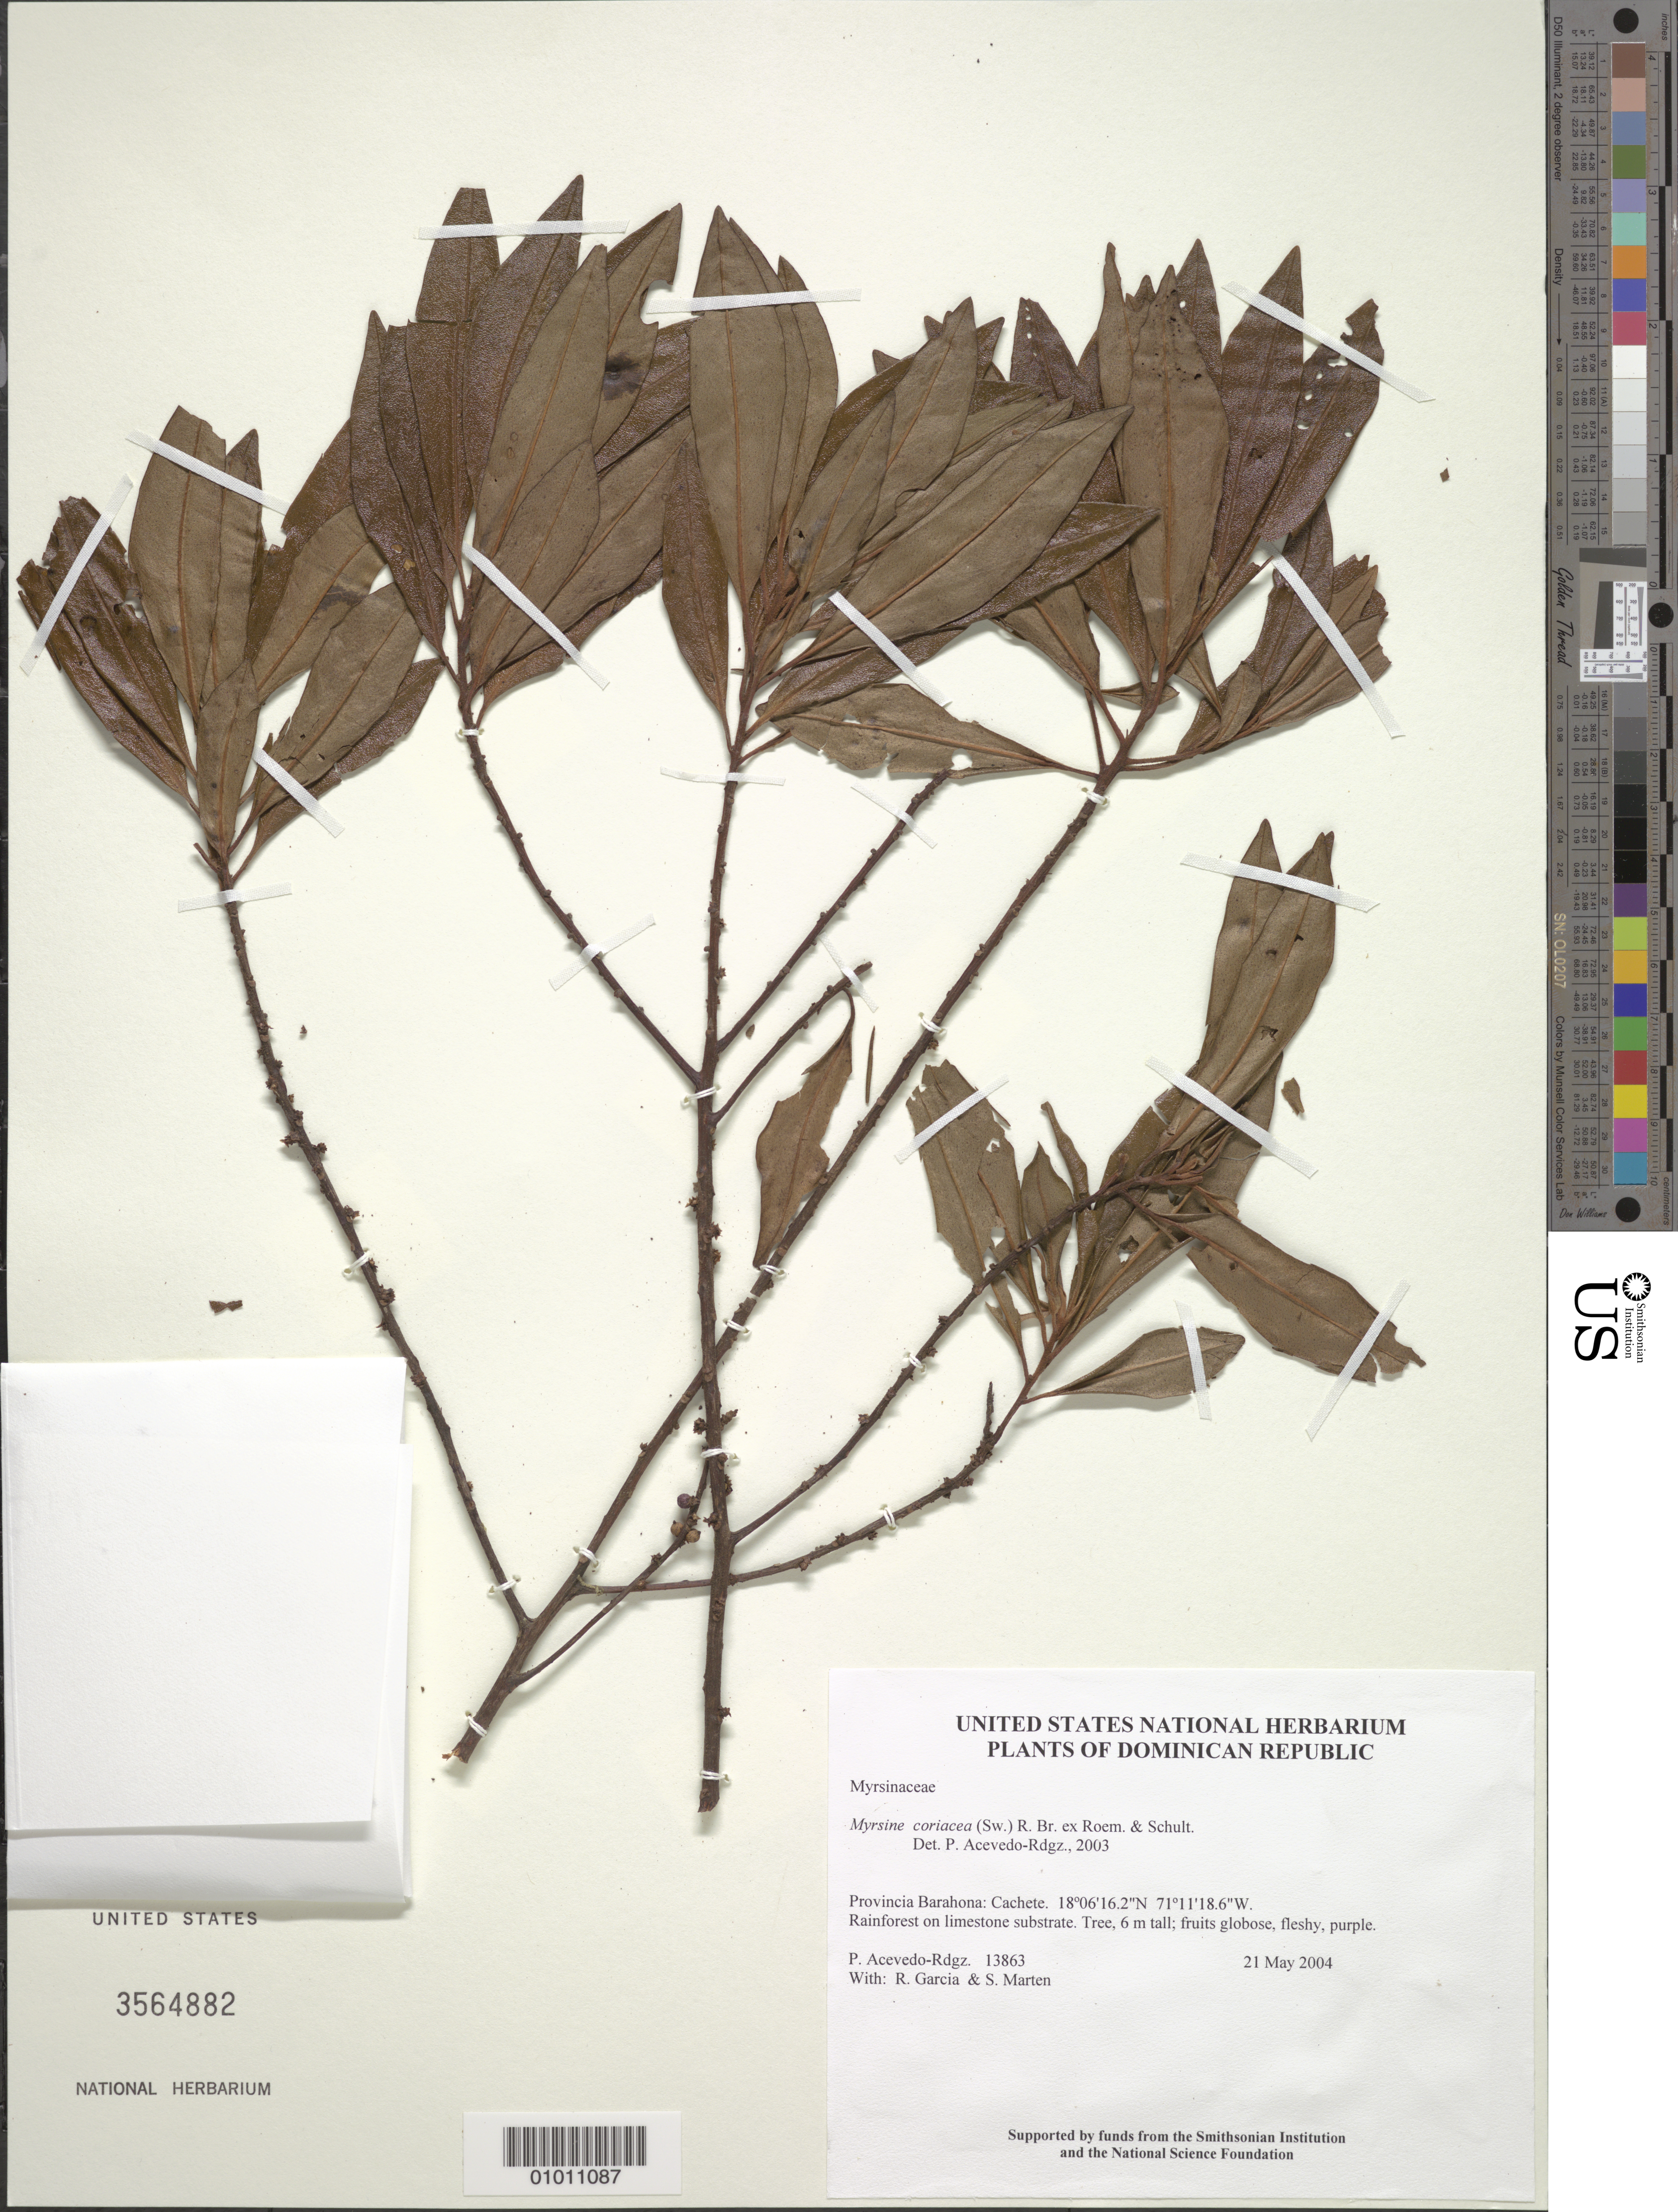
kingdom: Plantae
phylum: Tracheophyta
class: Magnoliopsida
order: Ericales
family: Primulaceae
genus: Myrsine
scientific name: Myrsine coriacea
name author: (Sw.) R. Br. ex Roem. & Schult.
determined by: Acevedo-Rodríguez, P., (BOT), Smithsonian Institution - National Museum of Natural History (UNITED STATES)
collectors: P. Acevedo-Rodr., R. G. García & S. Marten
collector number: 13863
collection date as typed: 21 May 2004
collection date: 2004-05-21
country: Dominican Republic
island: Hispaniola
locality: Provincia Barahona: Cachete.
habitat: Rainforest on limestone substrate.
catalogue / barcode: US 3564882